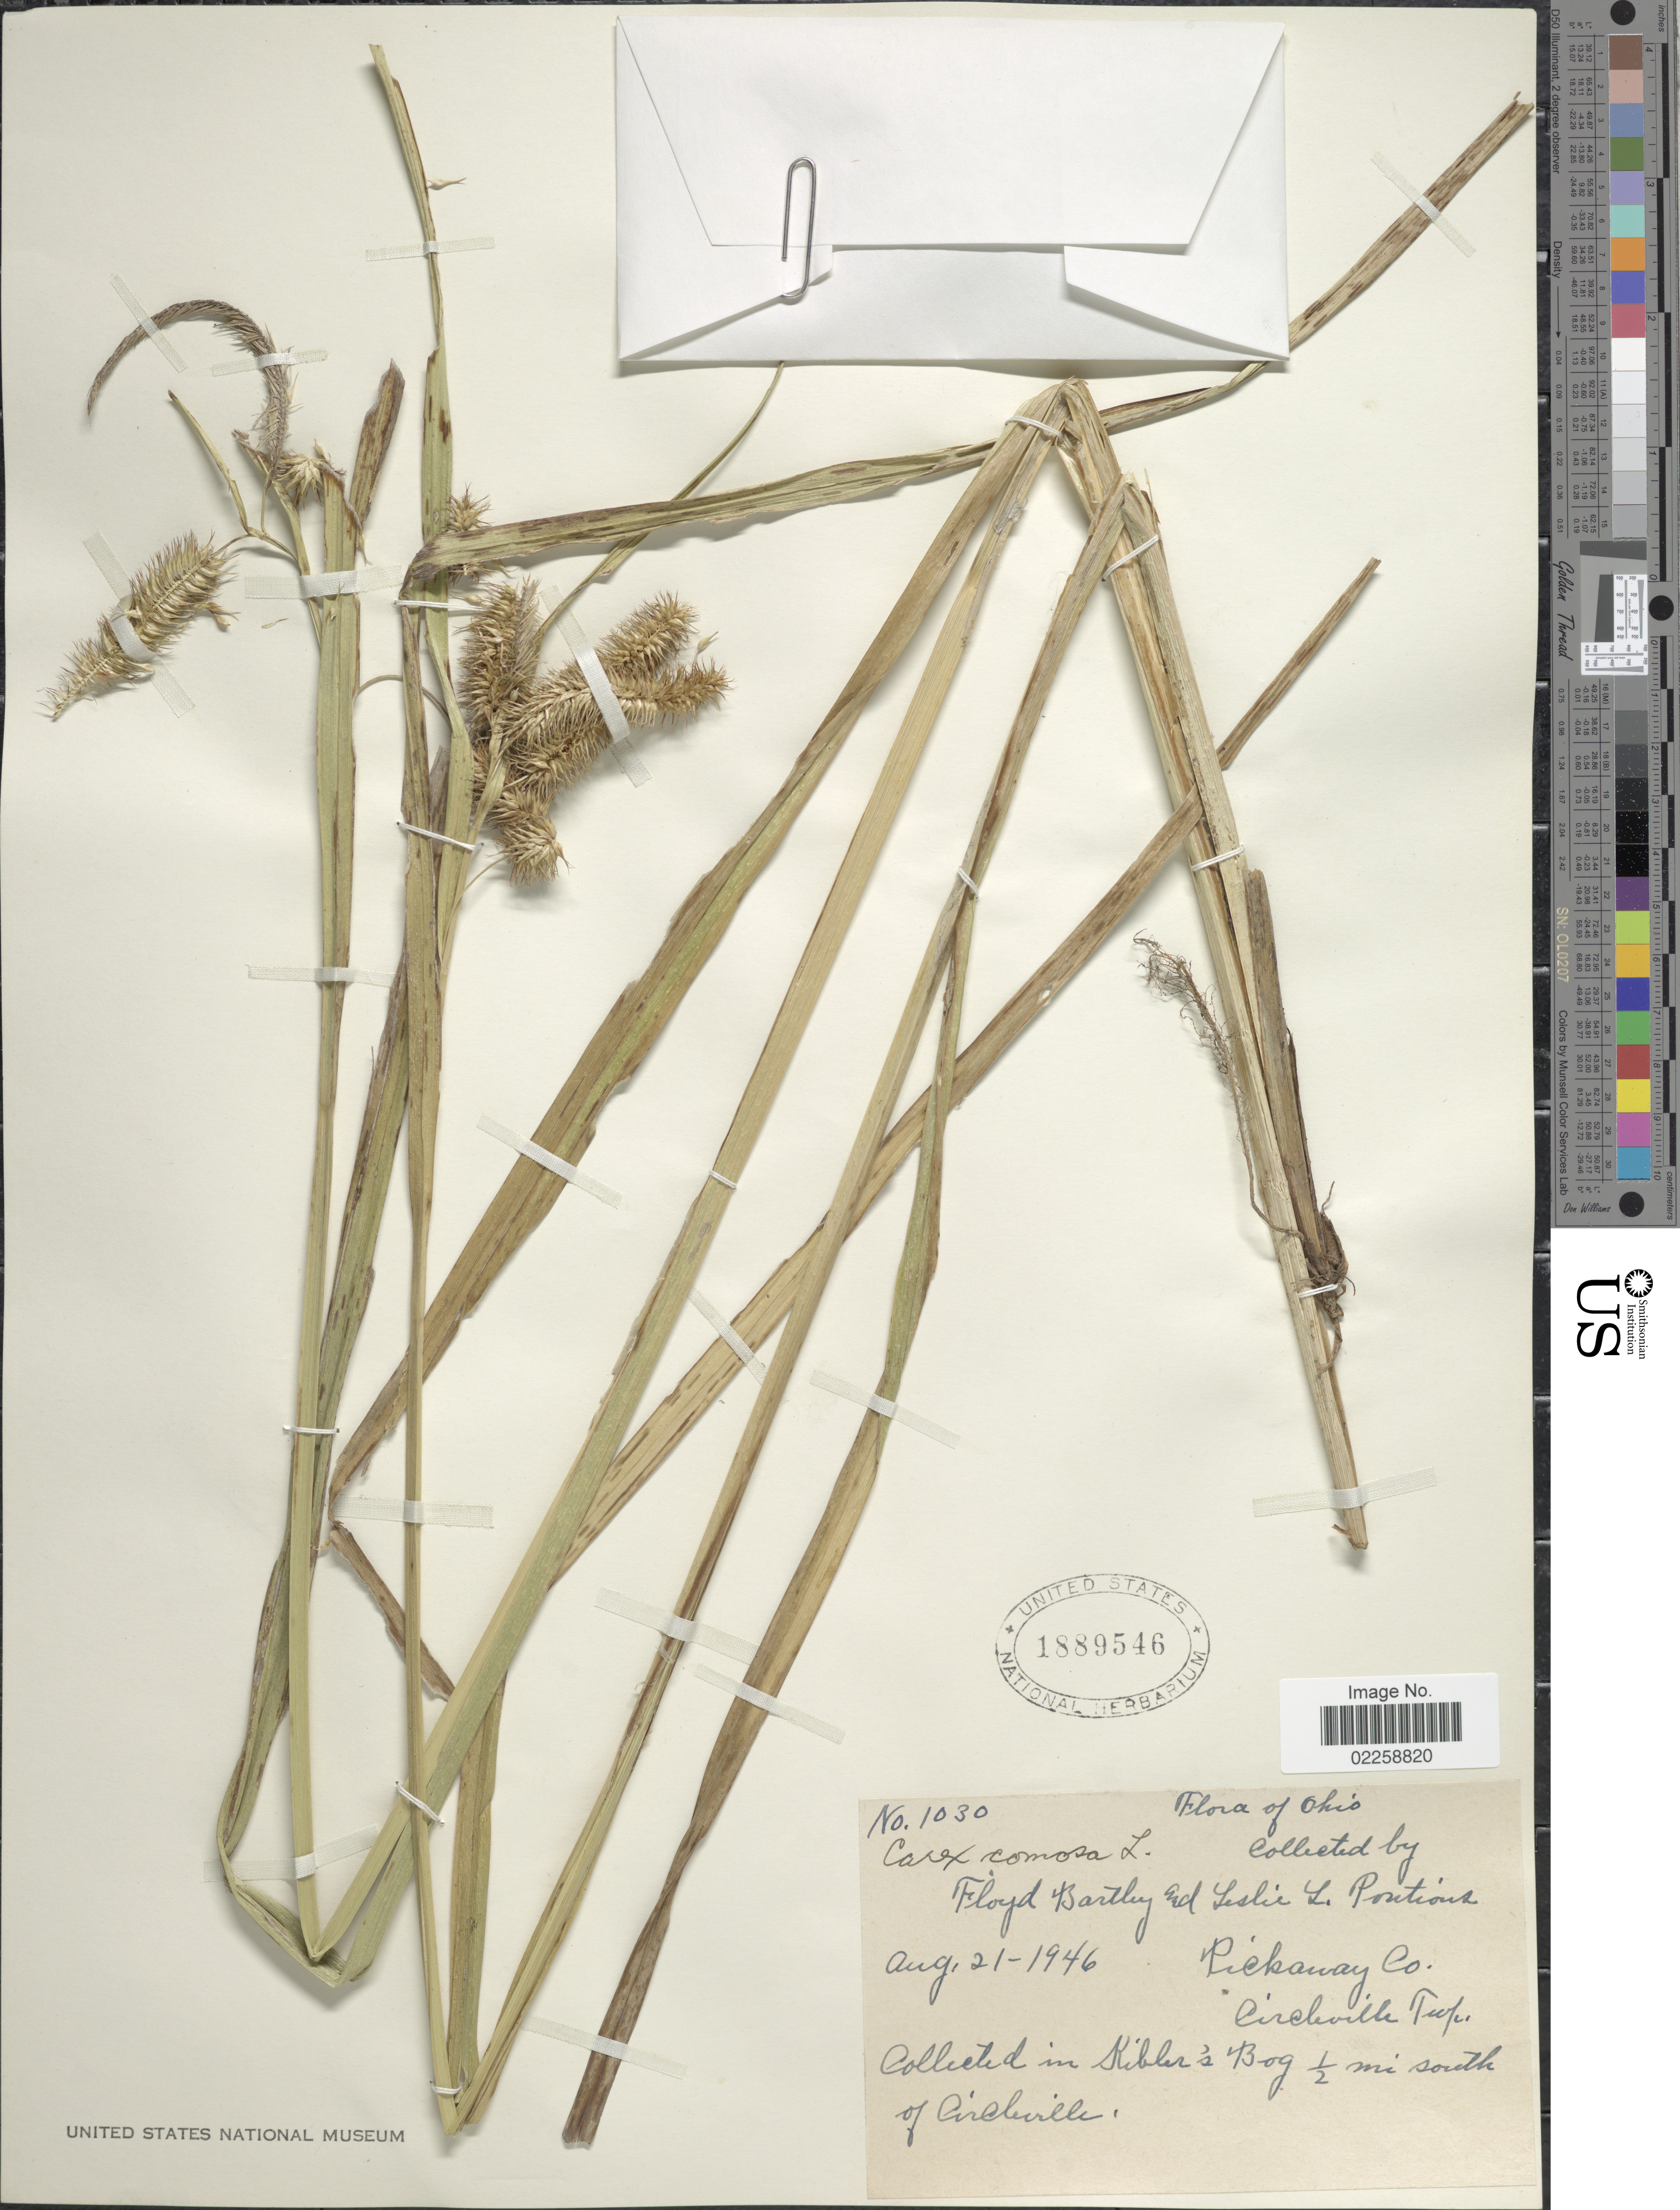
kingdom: Plantae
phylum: Tracheophyta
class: Liliopsida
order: Poales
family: Cyperaceae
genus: Carex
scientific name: Carex comosa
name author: Boott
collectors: F. Bartley & L. L. Pontious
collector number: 1030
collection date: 1946-08-21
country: United States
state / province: Ohio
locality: Pickaway Co., Circleville Twp. Kibler's Bog ½ mi. south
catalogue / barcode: US 1889546